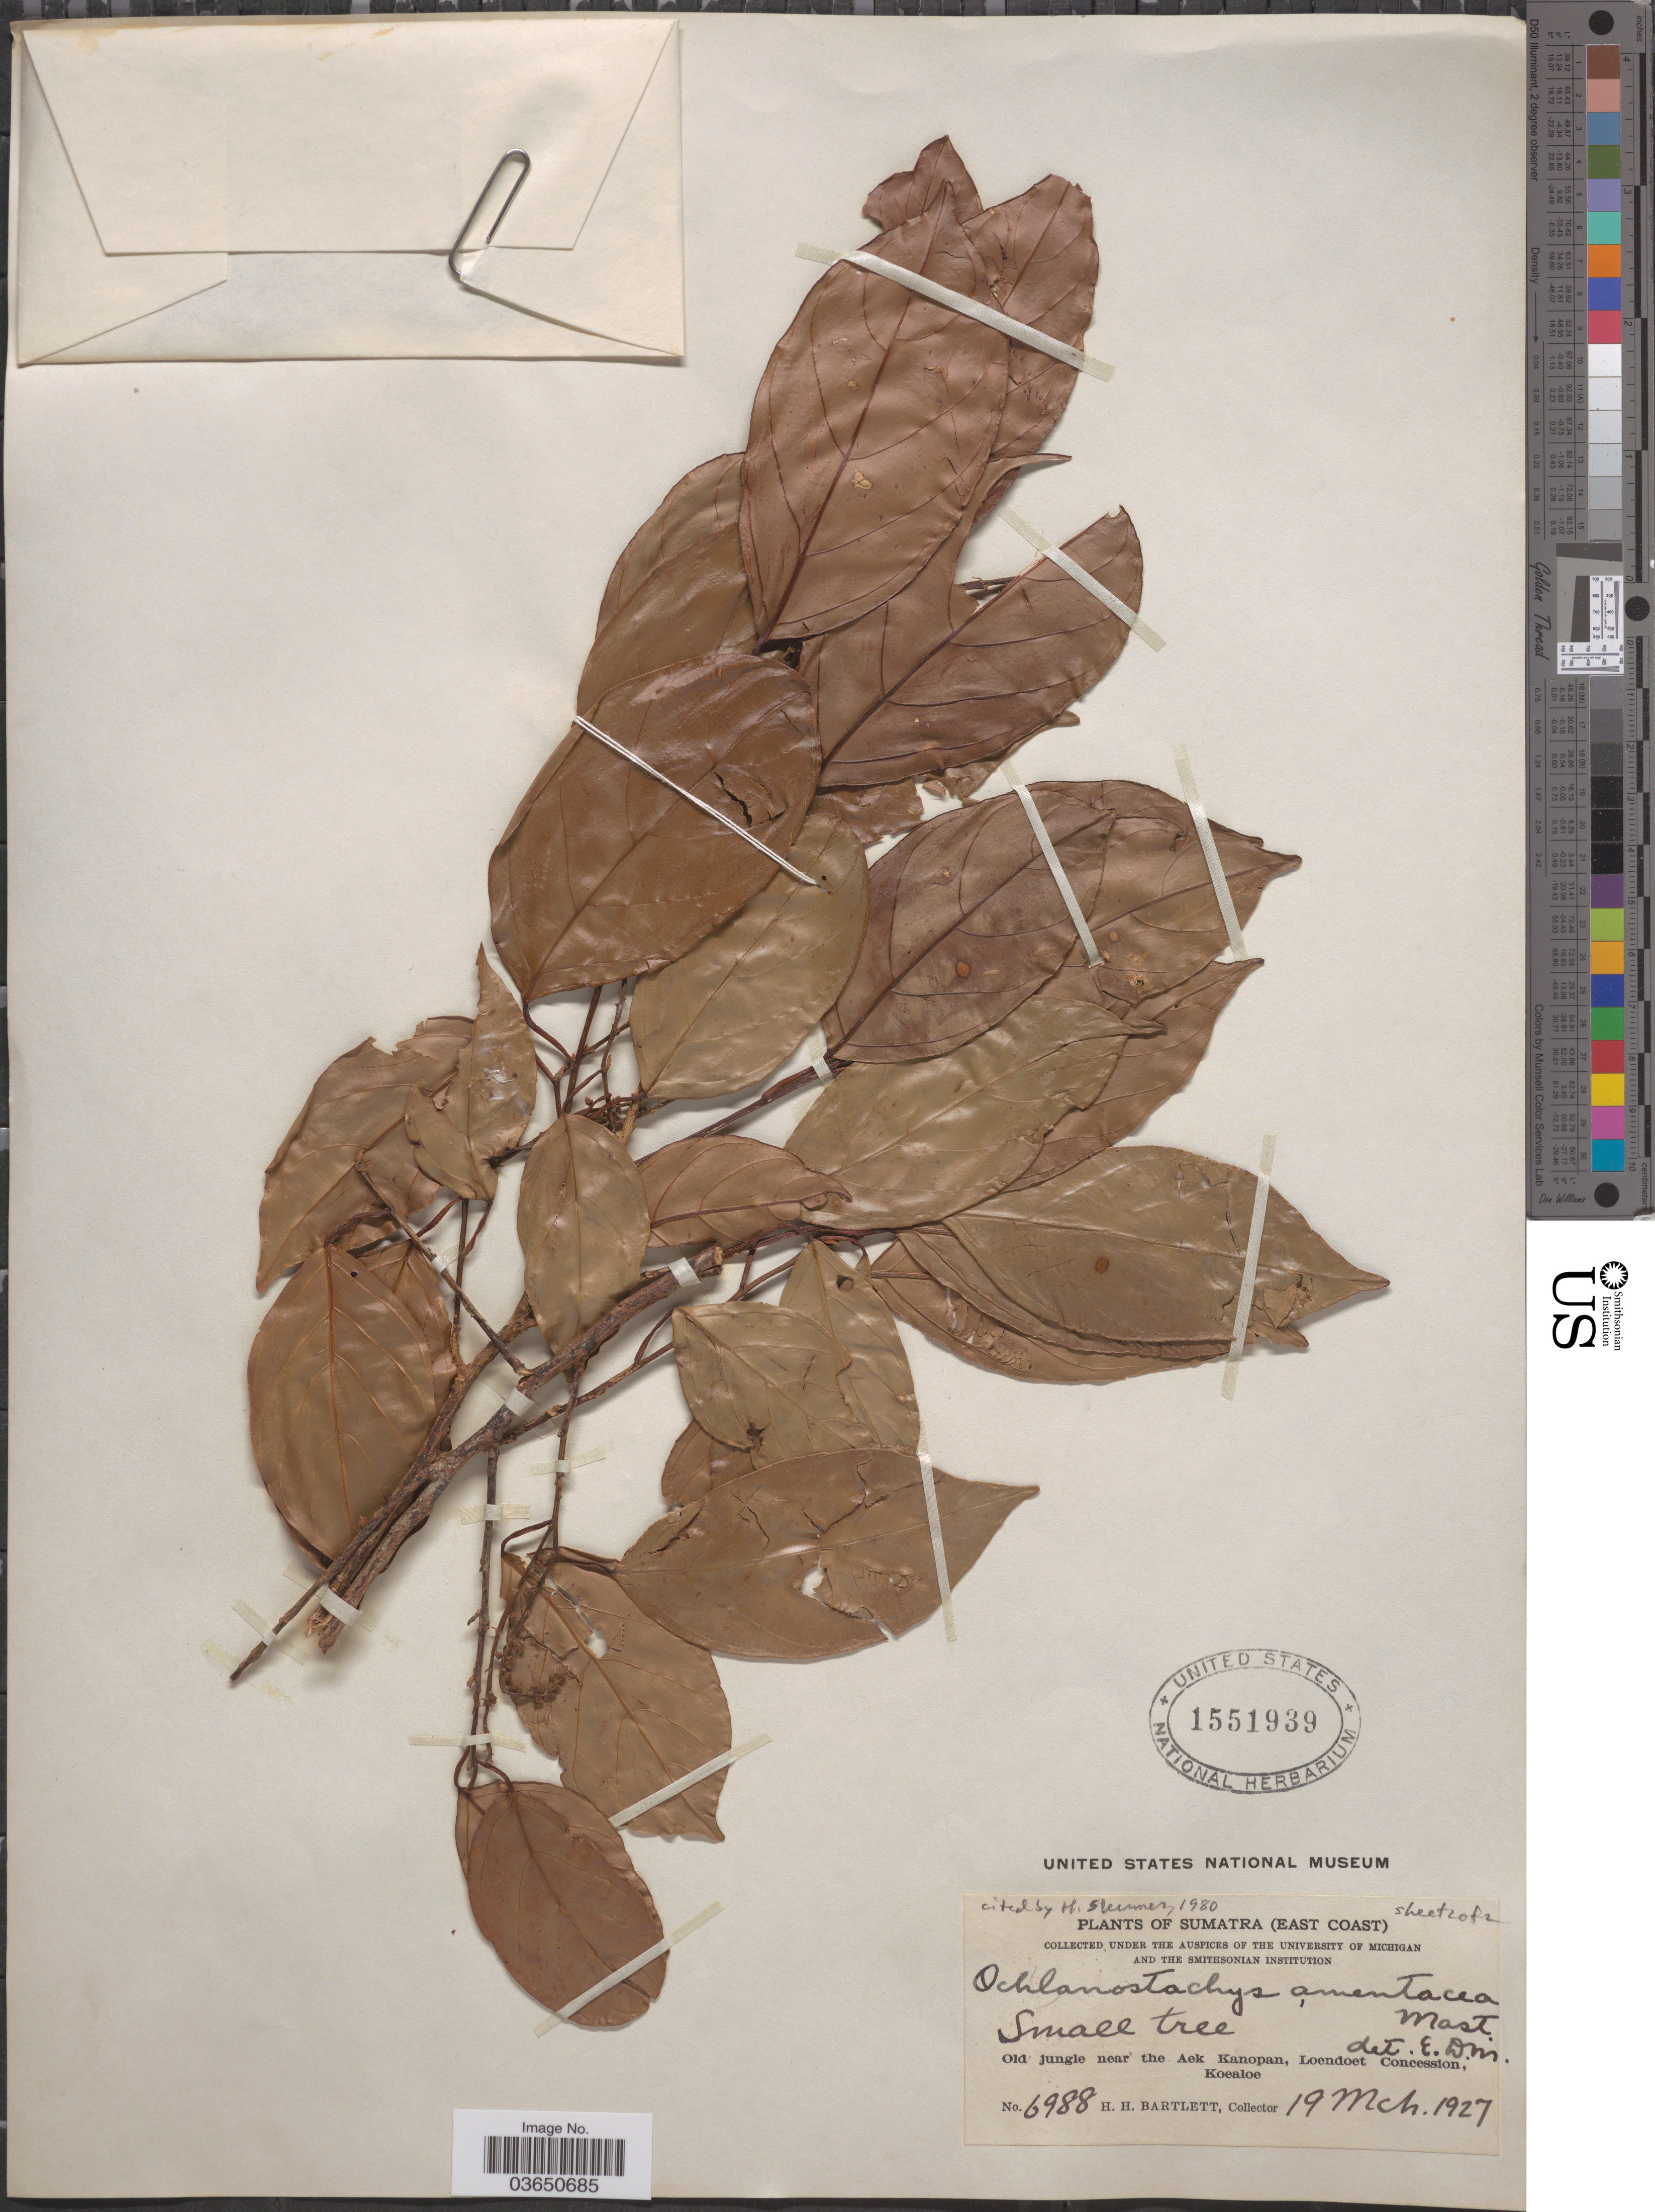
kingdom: Plantae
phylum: Tracheophyta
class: Magnoliopsida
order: Santalales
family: Coulaceae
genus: Ochanostachys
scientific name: Ochanostachys amentacea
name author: Mast.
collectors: H. H. Bartlett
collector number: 6988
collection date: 1927-03-19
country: Indonesia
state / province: Sumatra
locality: (East Coast). Old jungle near the Aek Kanopan, Loendoet Concession, Koealoe.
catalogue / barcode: US 1551939